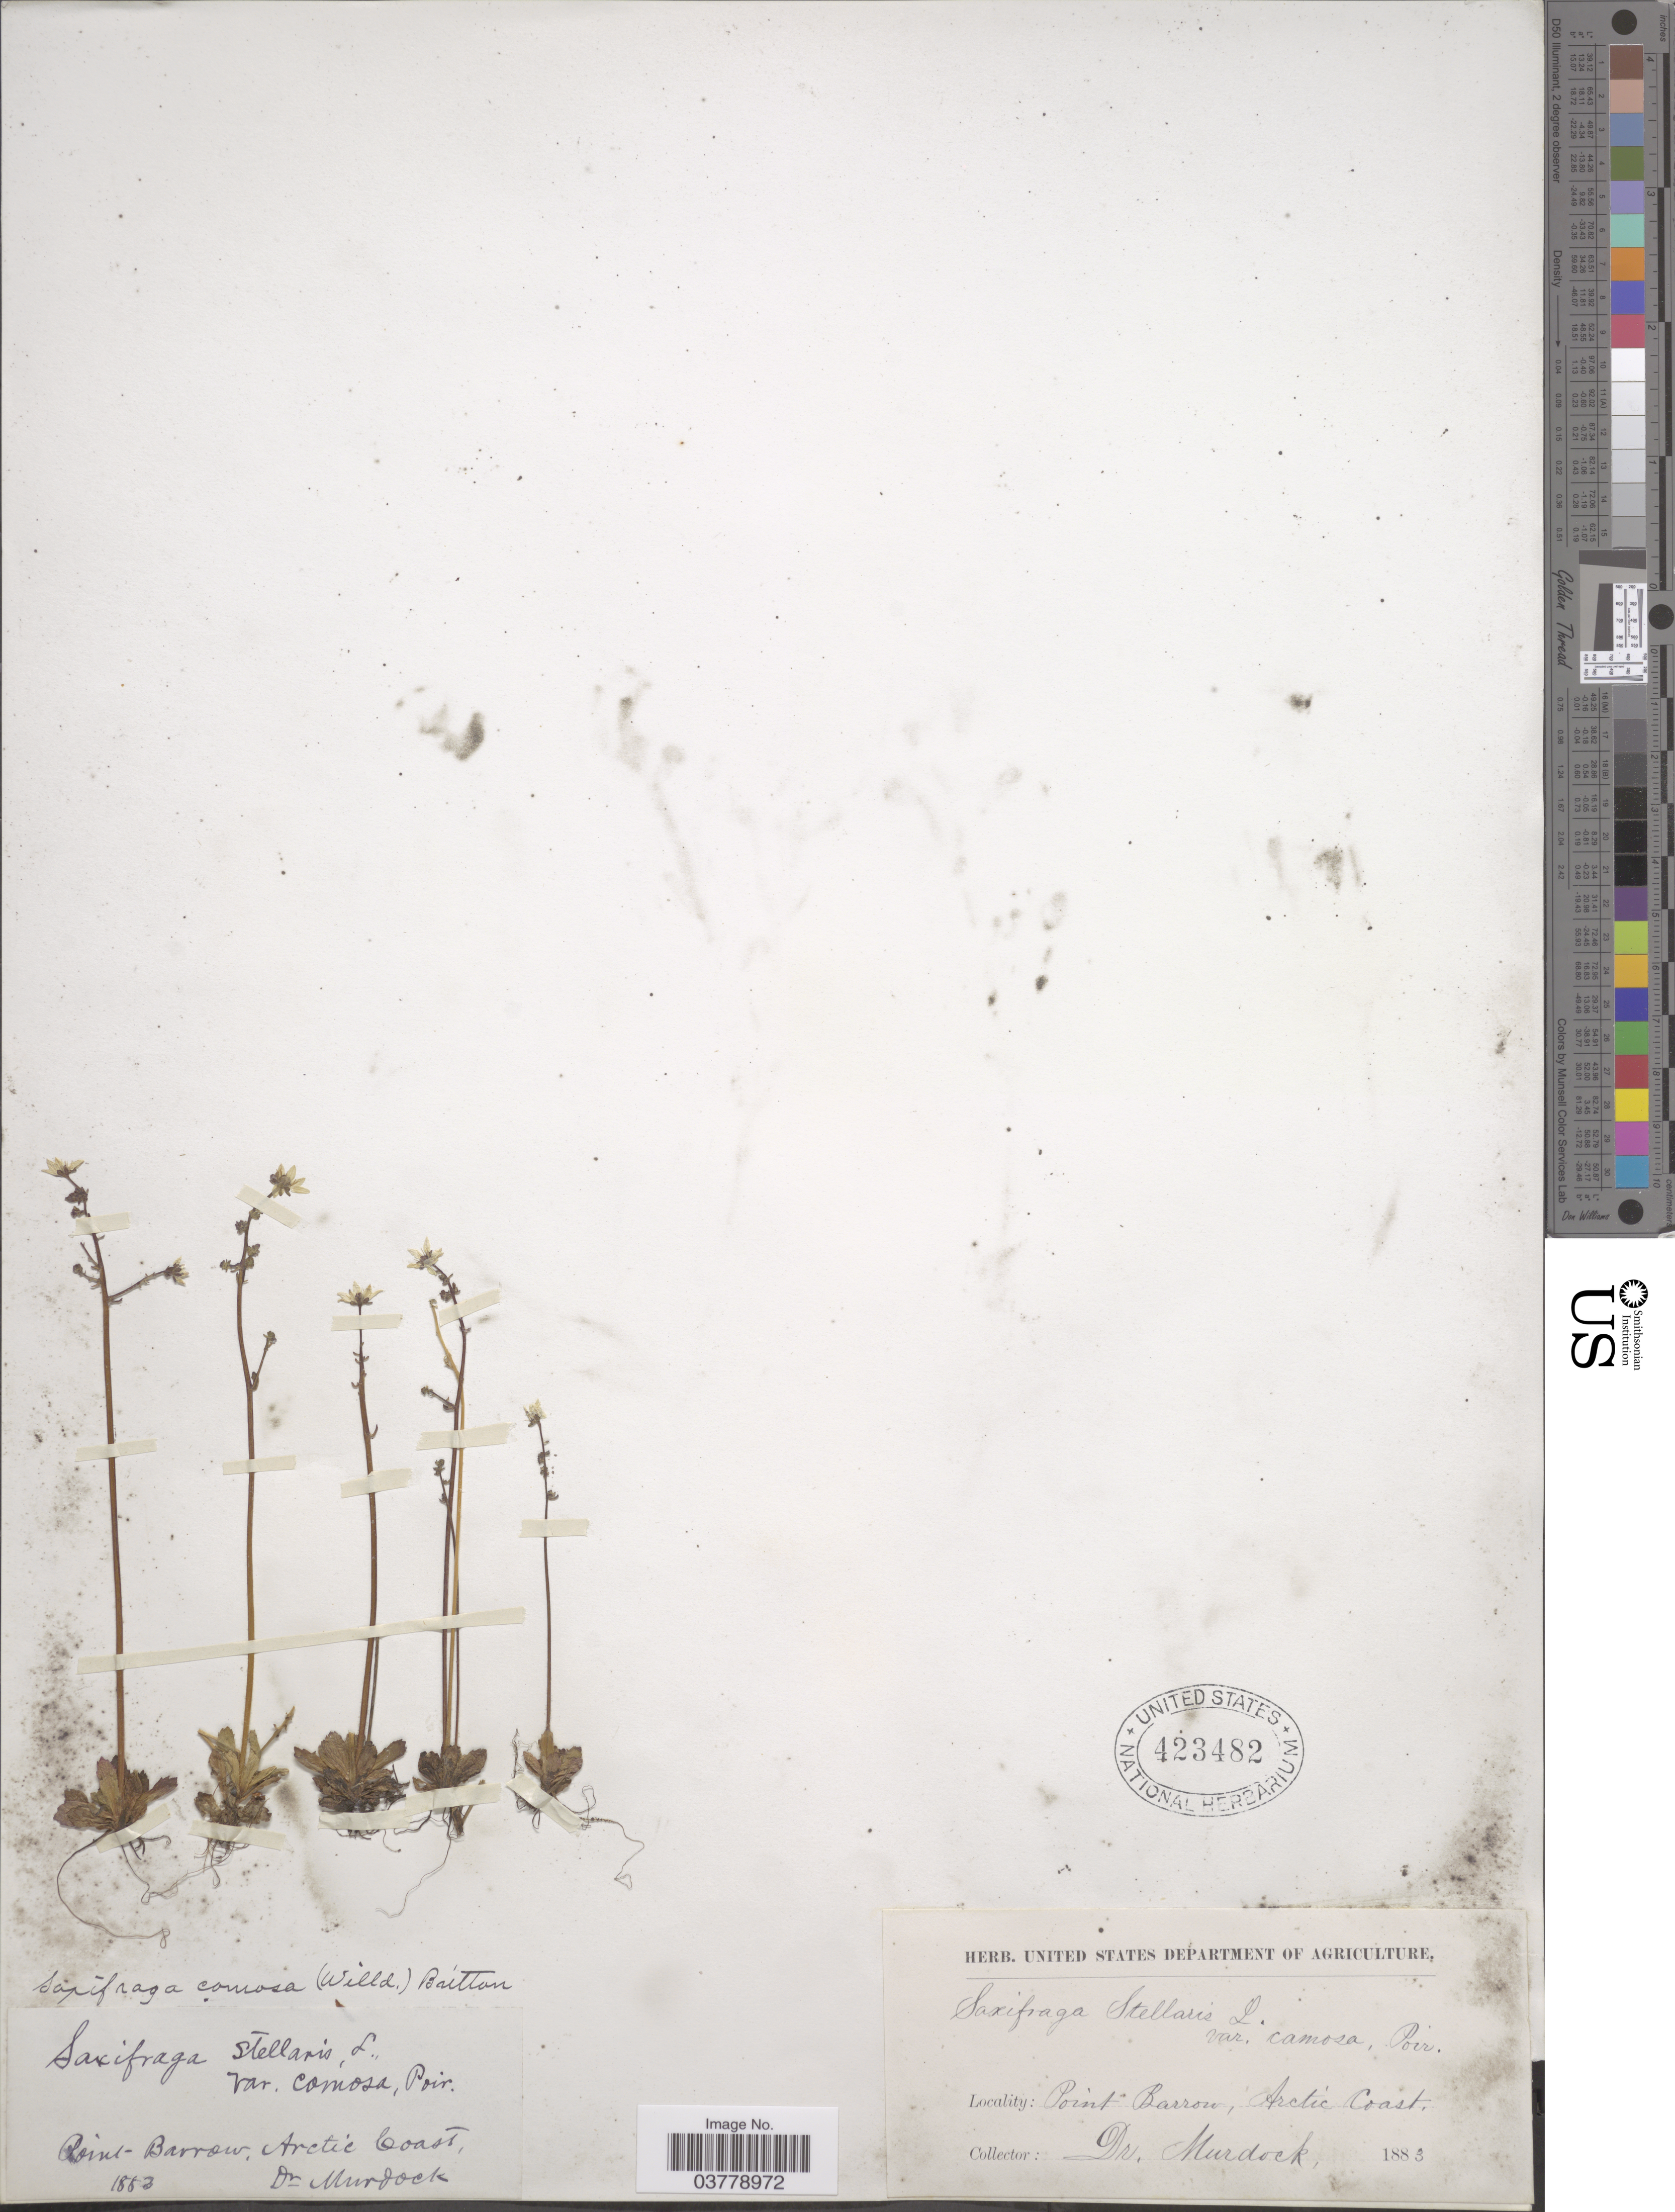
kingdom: Plantae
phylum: Tracheophyta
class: Magnoliopsida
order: Saxifragales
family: Saxifragaceae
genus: Micranthes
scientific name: Micranthes foliolosa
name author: (R. Br.) Gornall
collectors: -. Murdock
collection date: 1883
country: United States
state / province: Alaska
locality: Point Barrow, Arctic Coast.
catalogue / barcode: US 423482